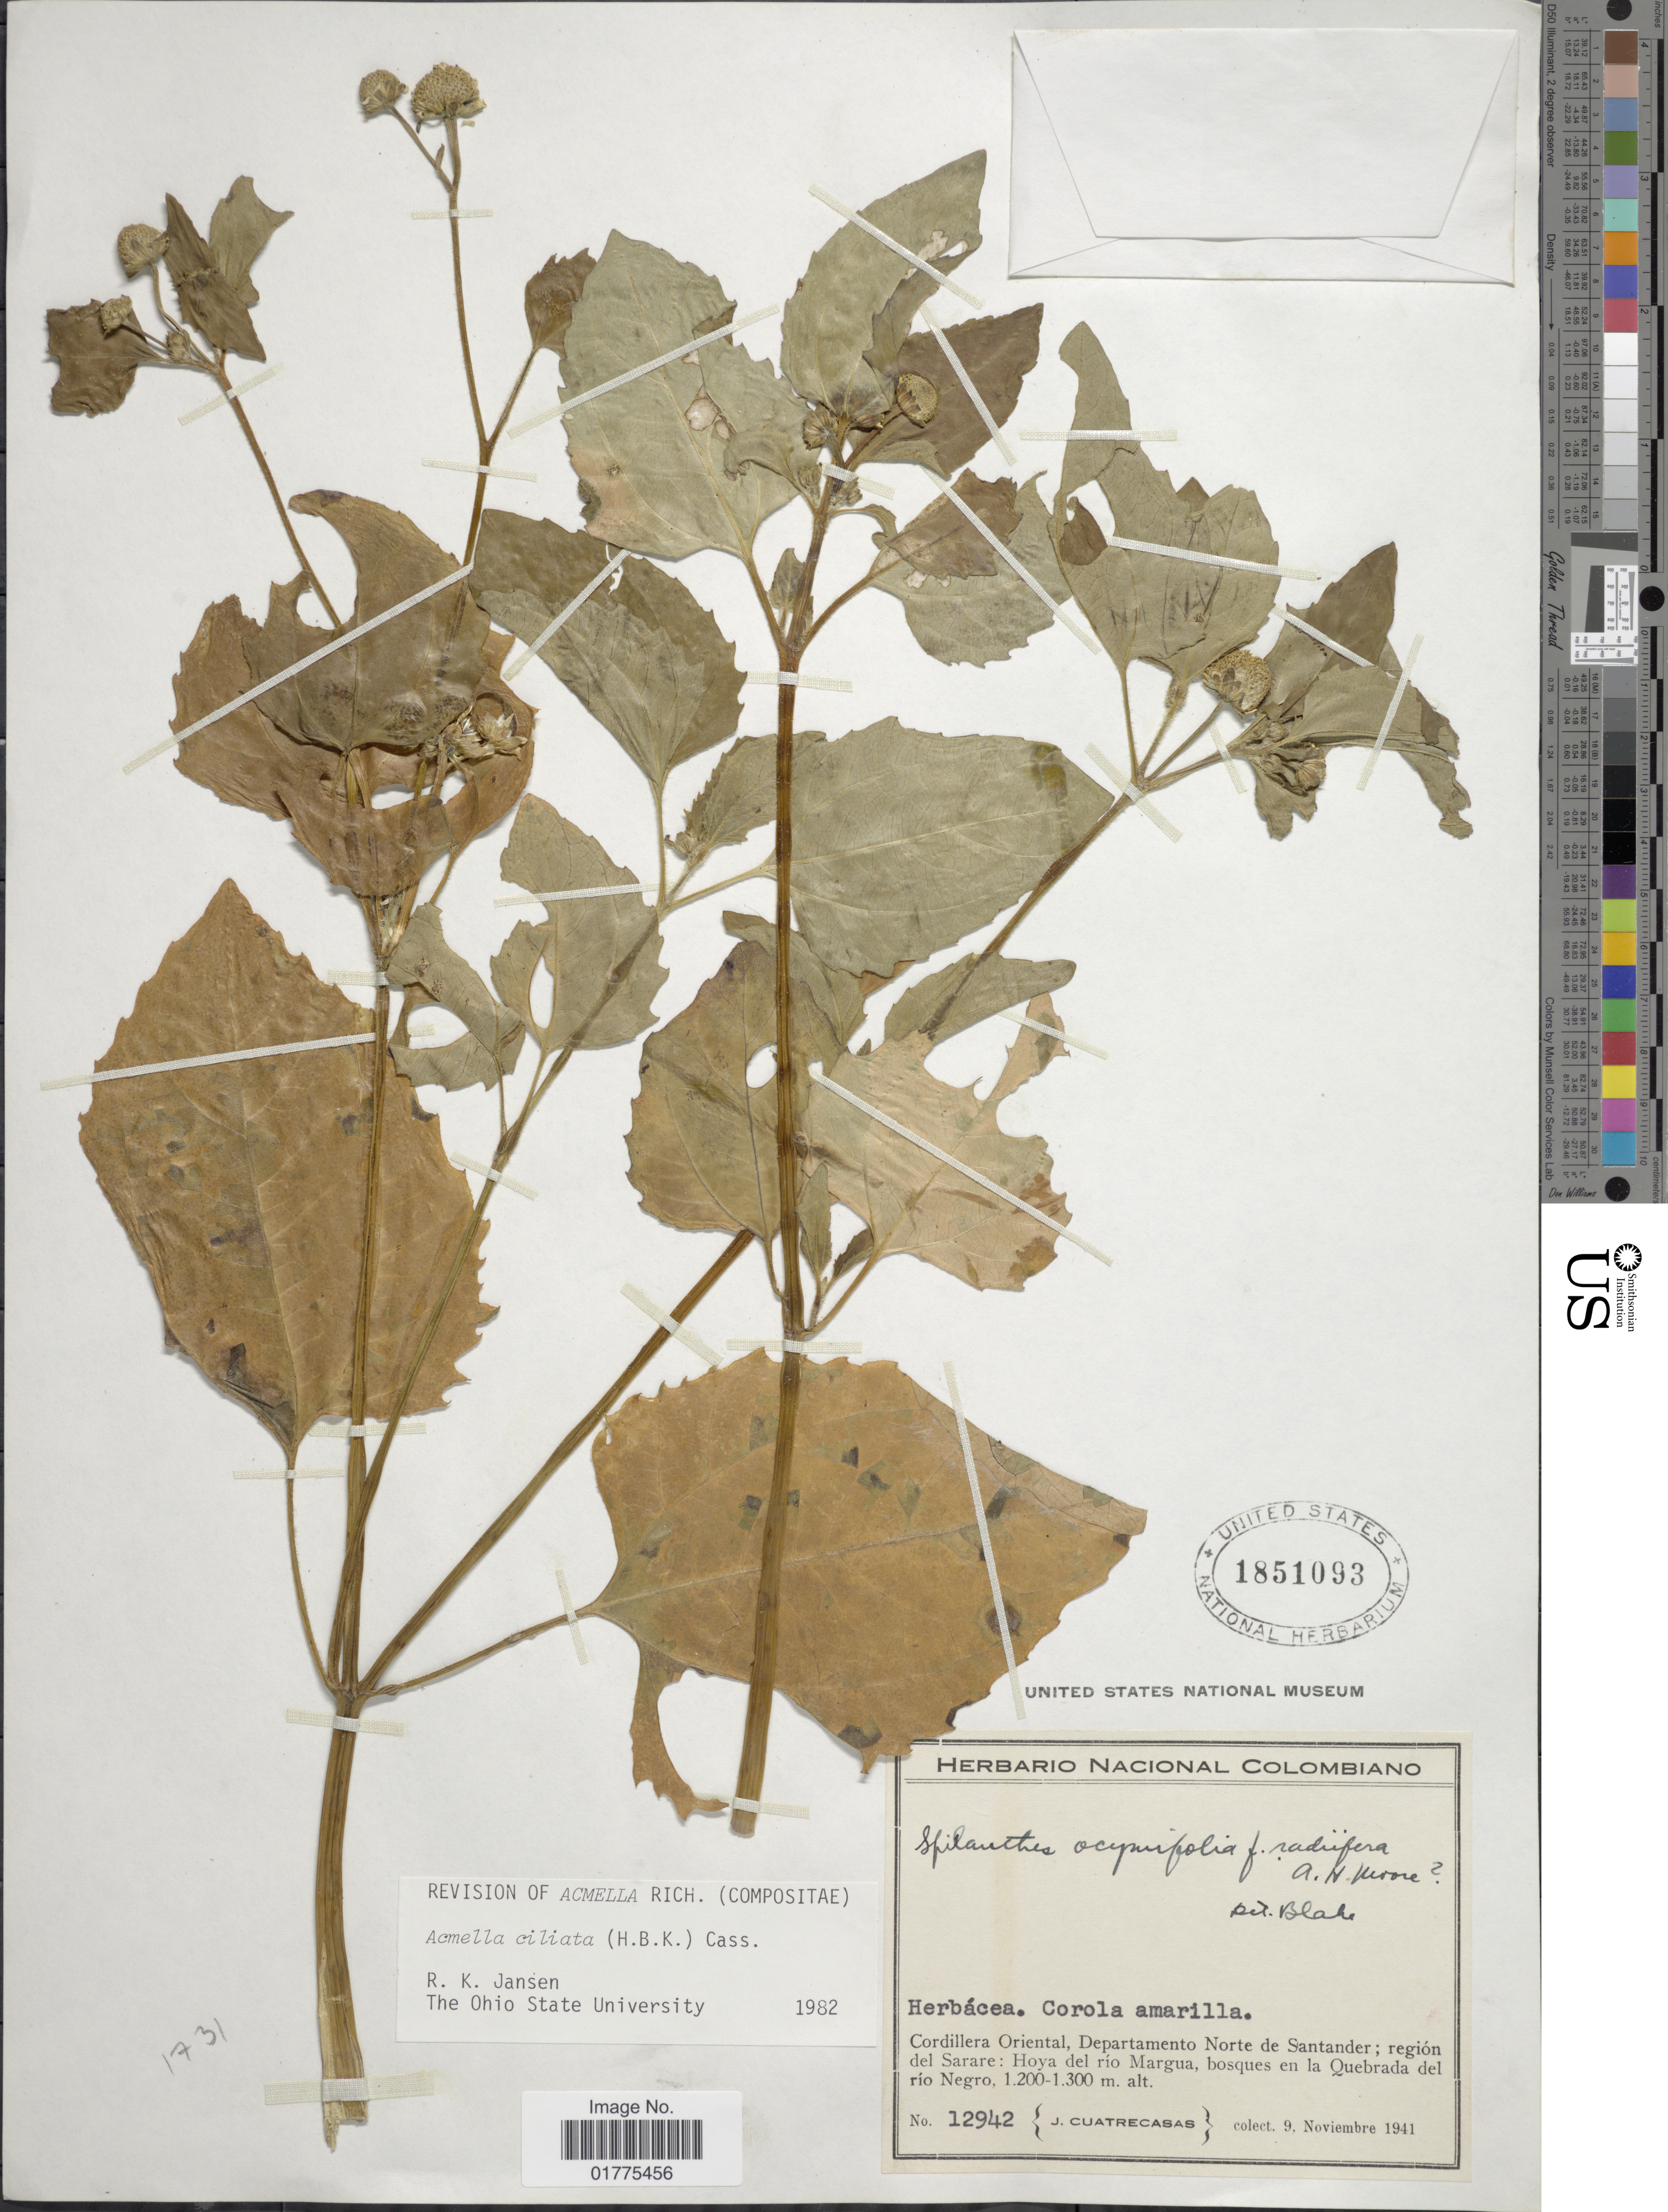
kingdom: Plantae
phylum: Tracheophyta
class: Magnoliopsida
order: Asterales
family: Asteraceae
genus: Acmella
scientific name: Acmella ciliata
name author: (Kunth) Cass.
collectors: J. Cuatrecasas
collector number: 12942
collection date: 1941-11-09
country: Colombia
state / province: Norte de Santander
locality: Cordillera Central; region del Sarare: Hoya del rio Margua, bosques en la Quebrada del rio Negro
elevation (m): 1200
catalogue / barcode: US 1851093